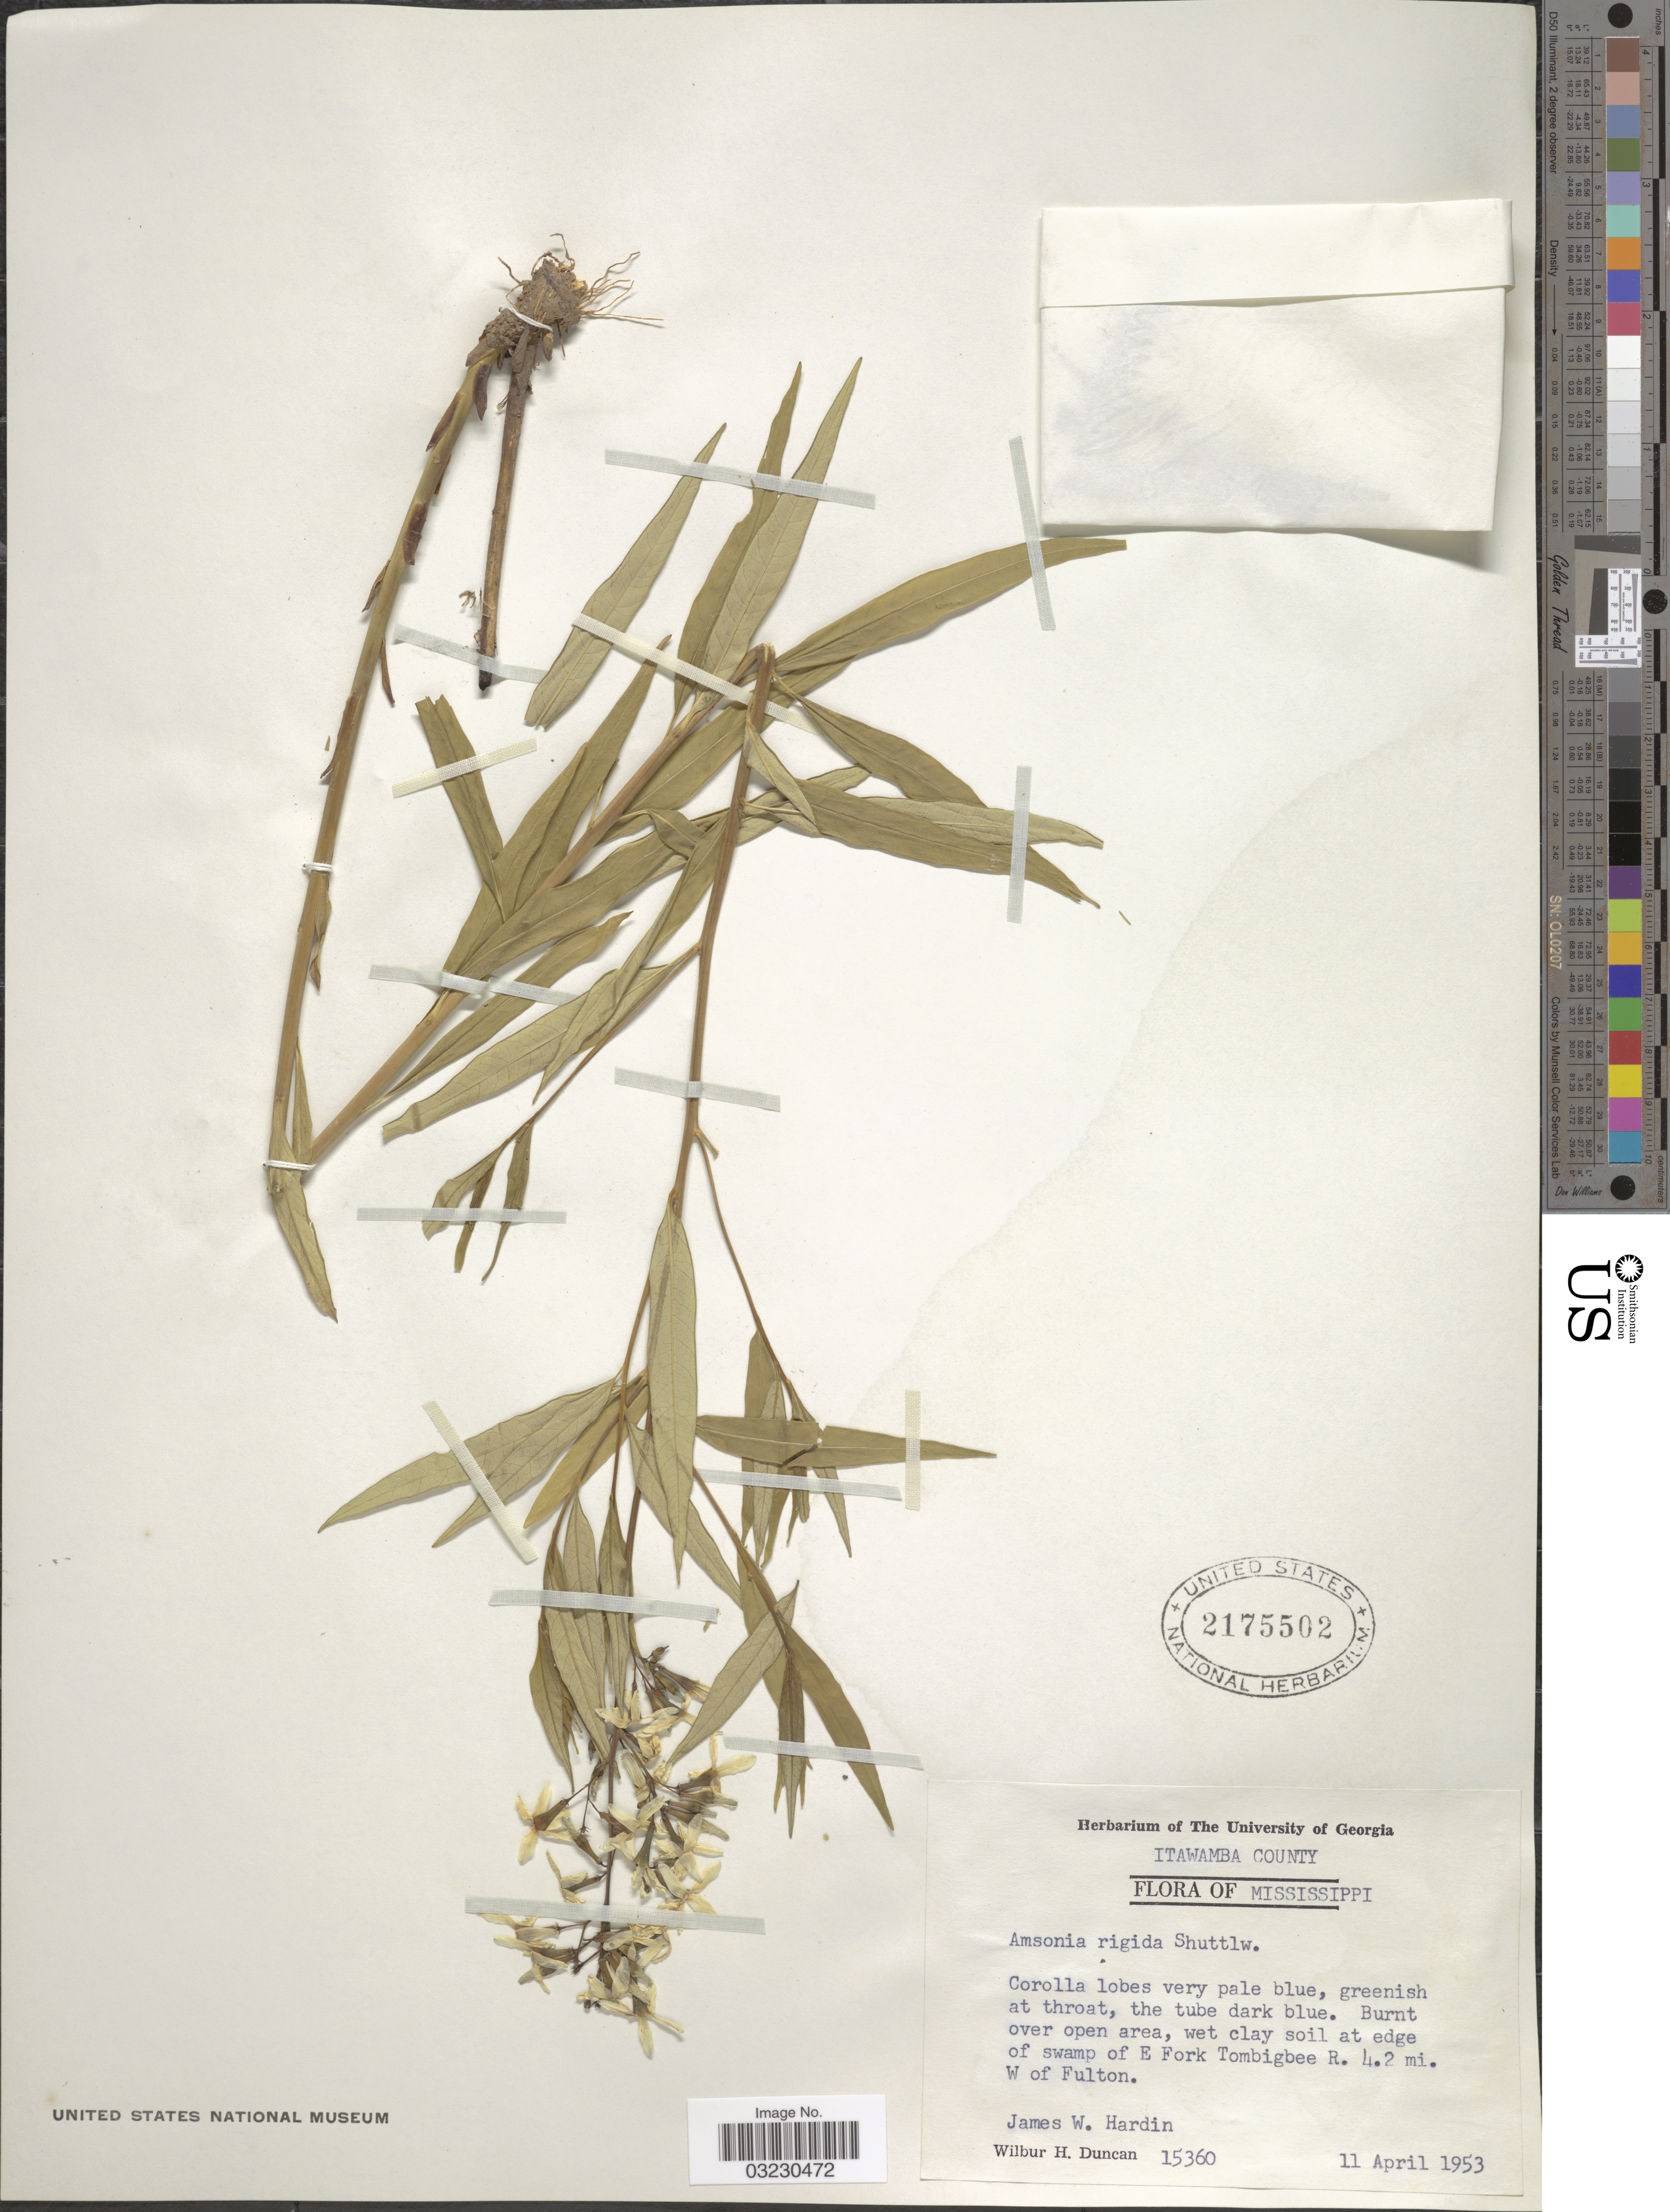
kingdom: Plantae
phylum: Tracheophyta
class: Magnoliopsida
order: Gentianales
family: Apocynaceae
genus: Amsonia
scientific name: Amsonia rigida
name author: Shuttlew. ex Small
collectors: J. W. Hardin & W. H. Duncan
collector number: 15360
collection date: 1953-04-11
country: United States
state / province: Mississippi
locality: Itawamba County, Burnt over open area, wet clay soil at edge of swamp of E Fork Tombigbee R. 4.2 mi. W of Fulton.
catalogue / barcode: US 2175502